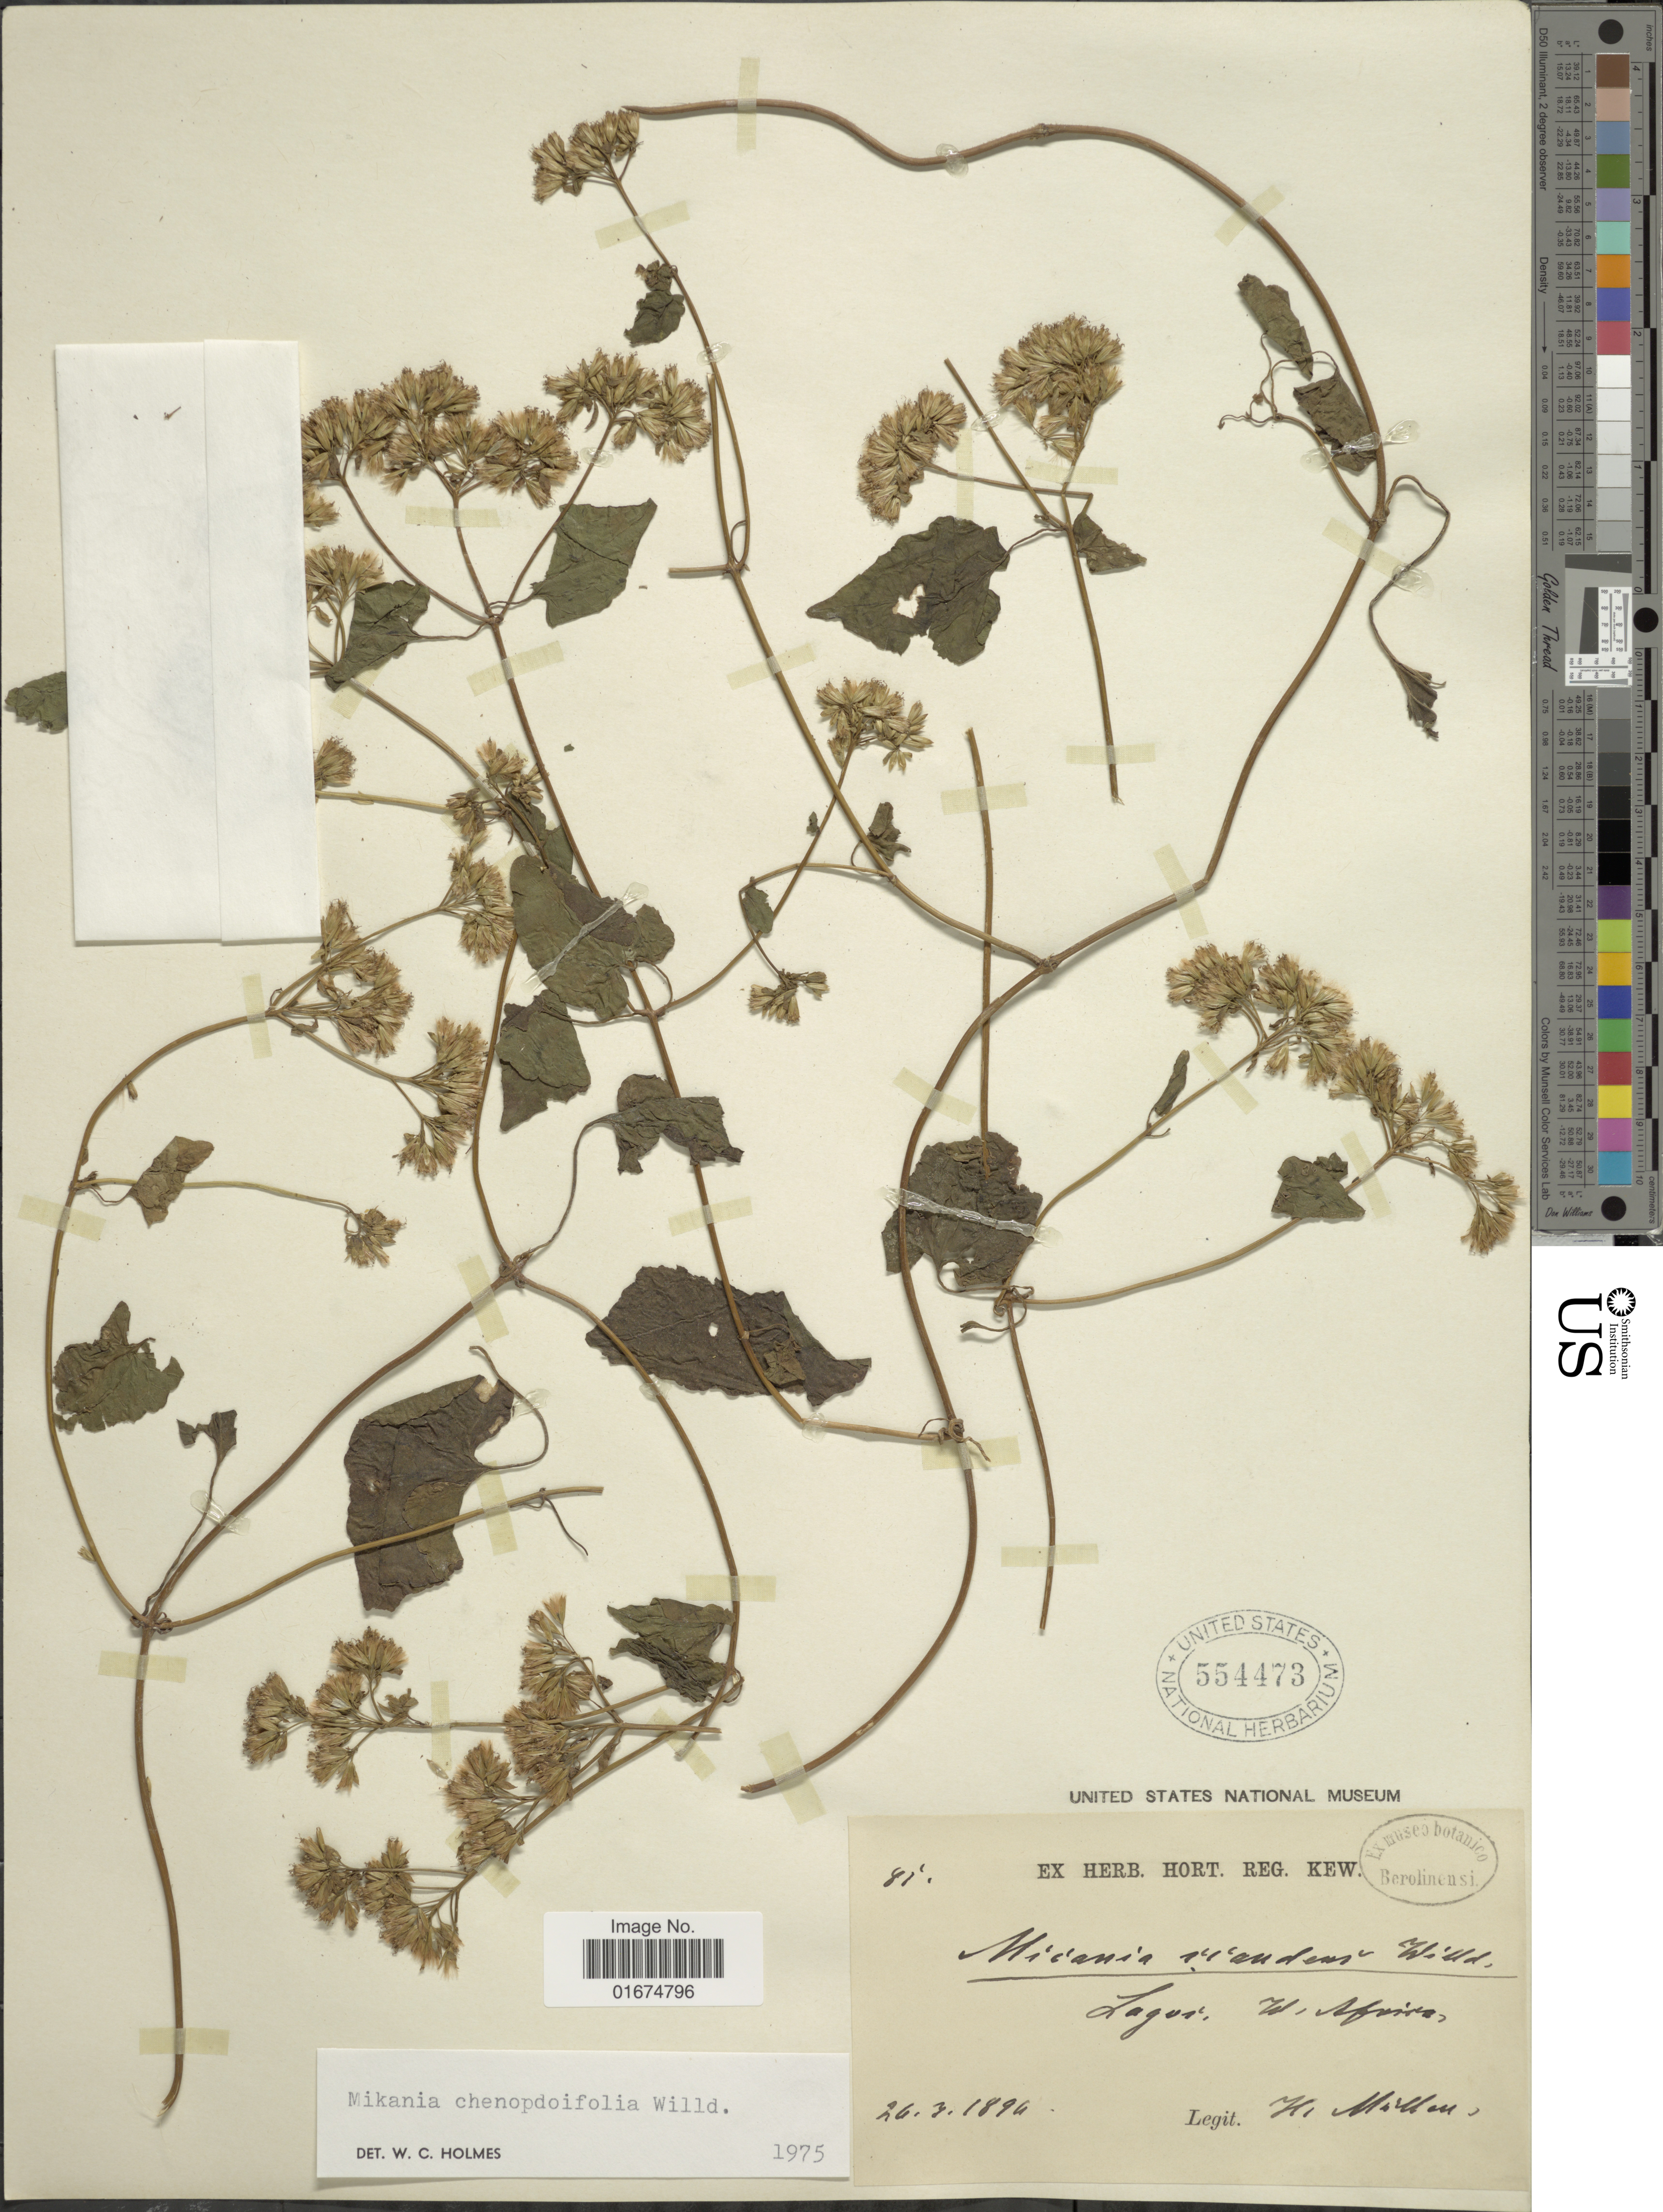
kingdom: Plantae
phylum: Tracheophyta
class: Magnoliopsida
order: Asterales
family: Asteraceae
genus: Mikania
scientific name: Mikania chenopodifolia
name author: Willd.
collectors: H. Mollen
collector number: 81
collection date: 1894-07-26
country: Nigeria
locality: Lagos, Id. Africa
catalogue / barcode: US 554473